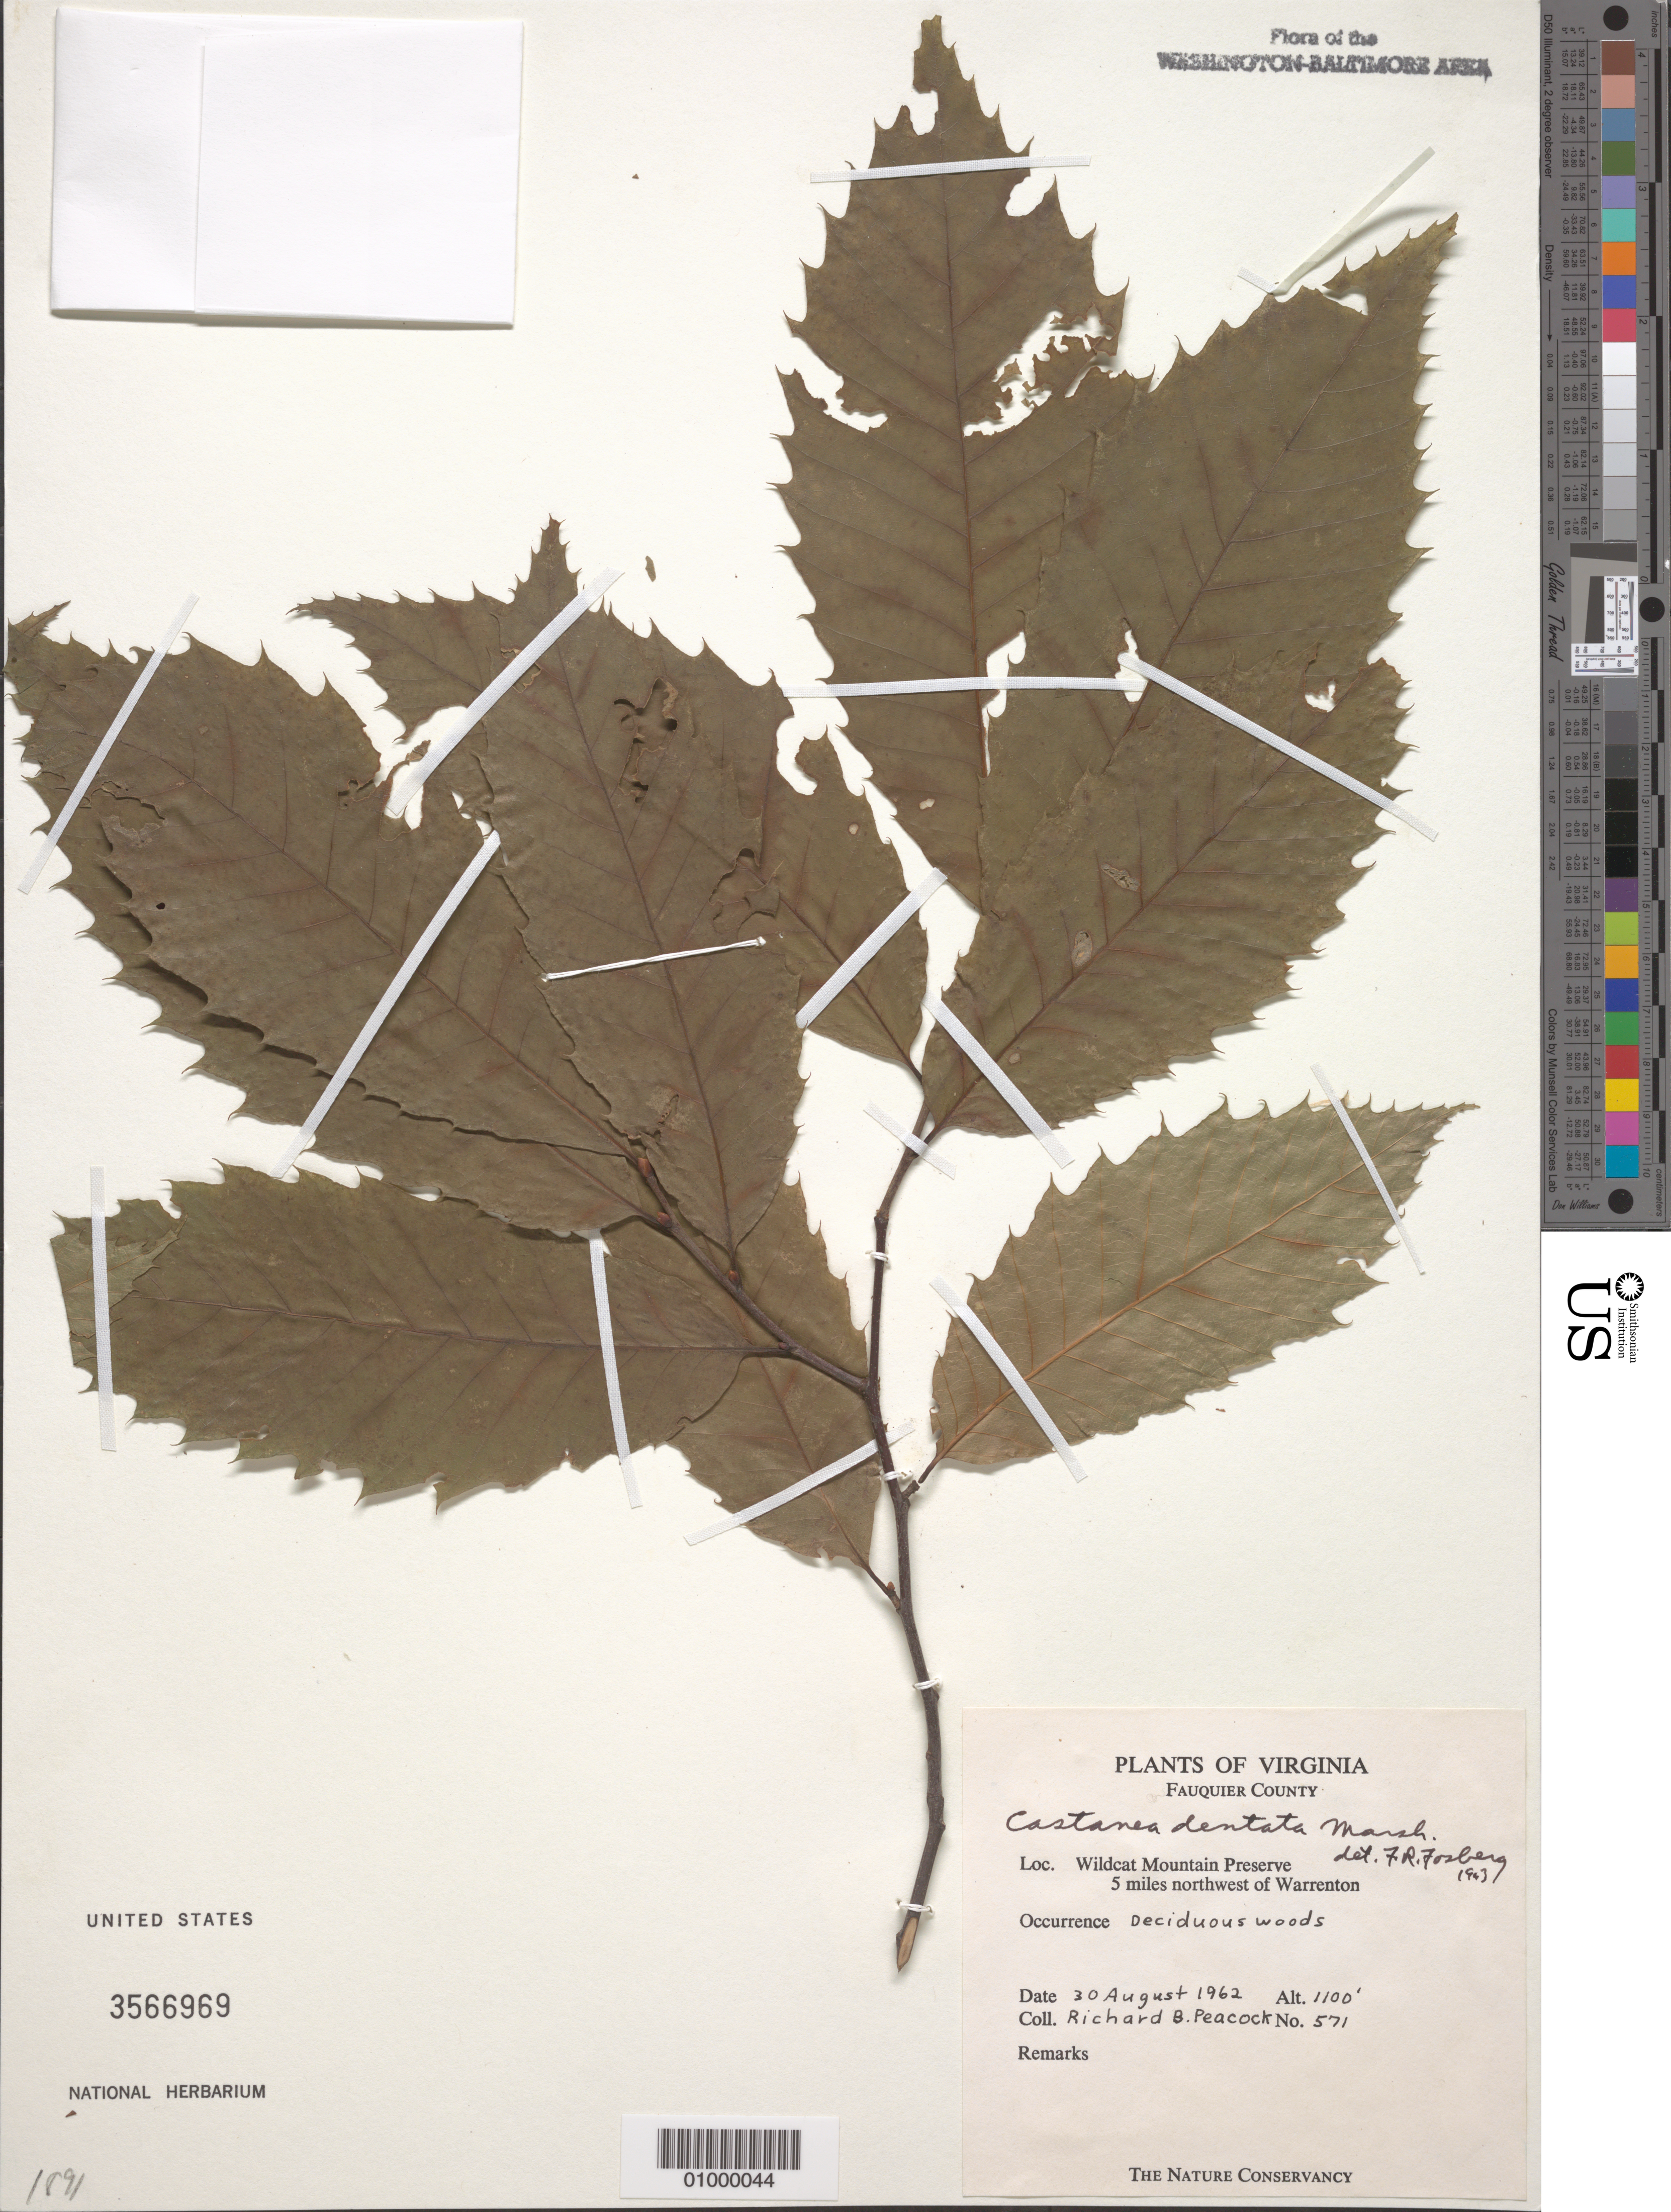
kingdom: Plantae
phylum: Tracheophyta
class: Magnoliopsida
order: Fagales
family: Fagaceae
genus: Castanea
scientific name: Castanea dentata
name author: (Marshall) Borkh.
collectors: R. Peacock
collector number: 571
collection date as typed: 30 Aug 1962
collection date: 1962-08-30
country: United States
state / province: Virginia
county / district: Fauquier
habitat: deciduous woods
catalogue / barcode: US 3566969